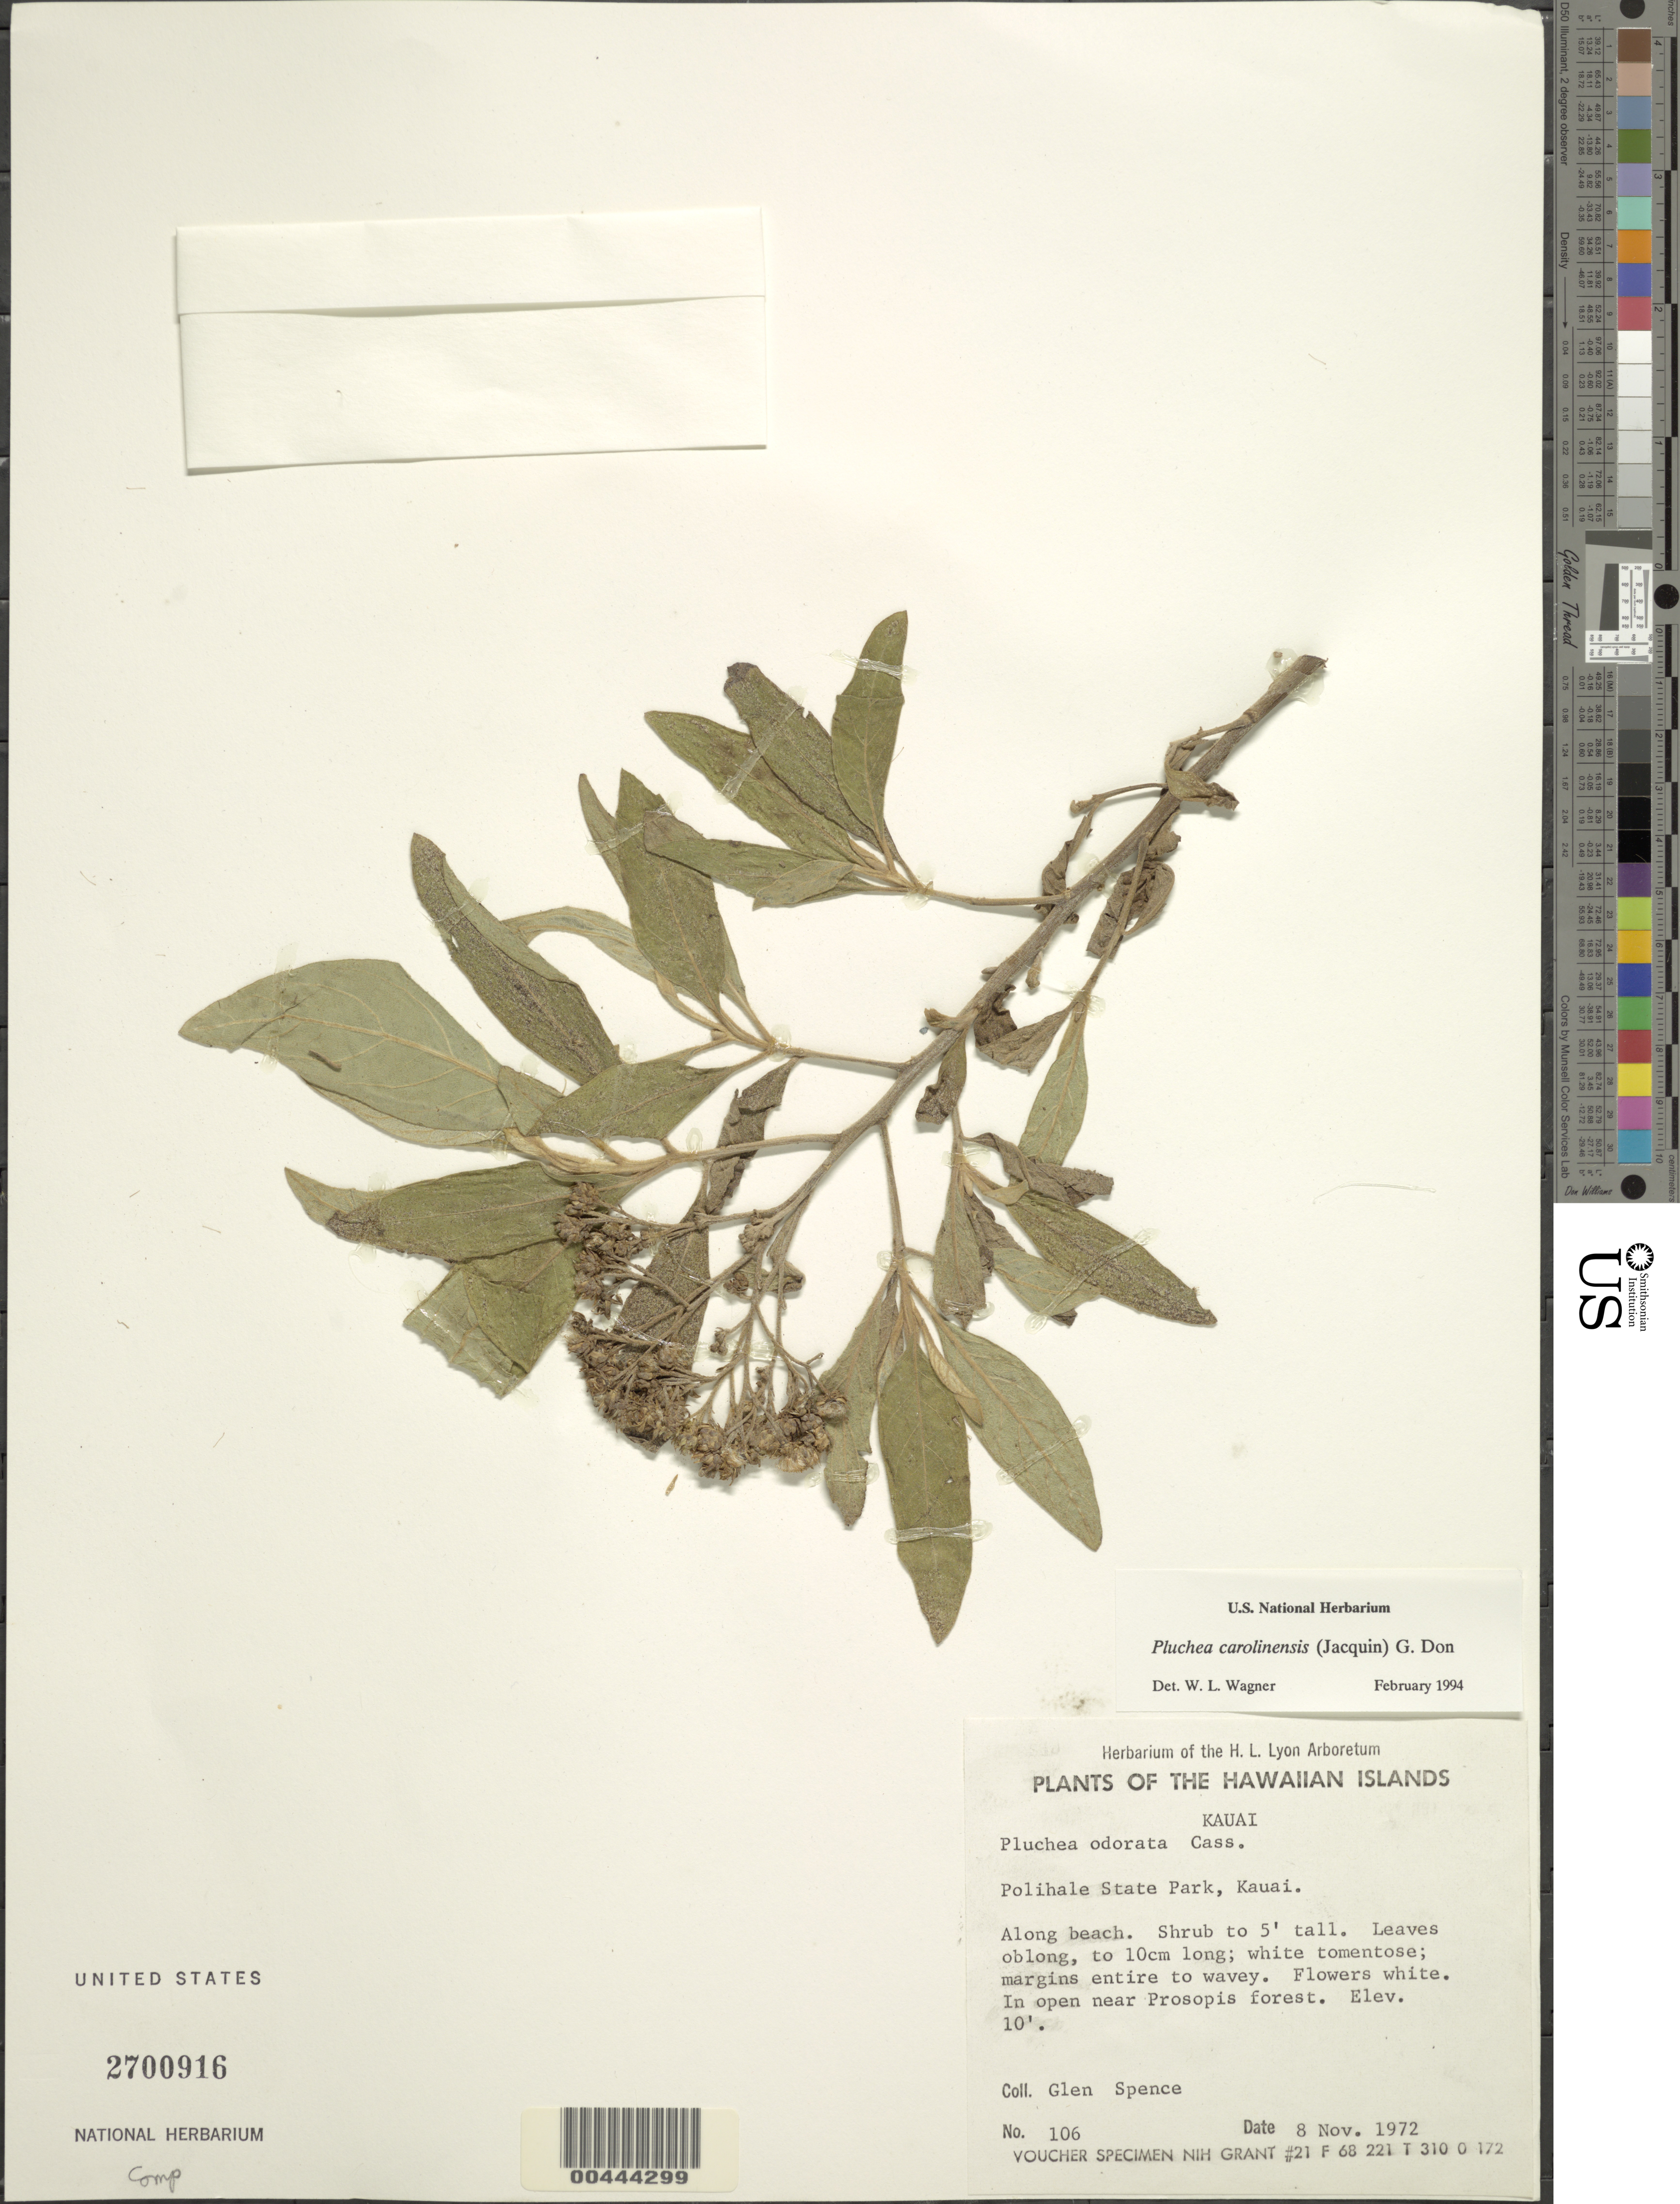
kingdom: Plantae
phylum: Tracheophyta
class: Magnoliopsida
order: Asterales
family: Asteraceae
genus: Pluchea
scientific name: Pluchea carolinensis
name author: (Jacq.) D. Don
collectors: G. Spence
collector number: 106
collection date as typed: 8 Nov 1972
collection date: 1972-11-08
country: United States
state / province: Hawaii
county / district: Kauai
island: Kaua'i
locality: Polihale State Park, along beach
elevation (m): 3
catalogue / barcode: US 2700916